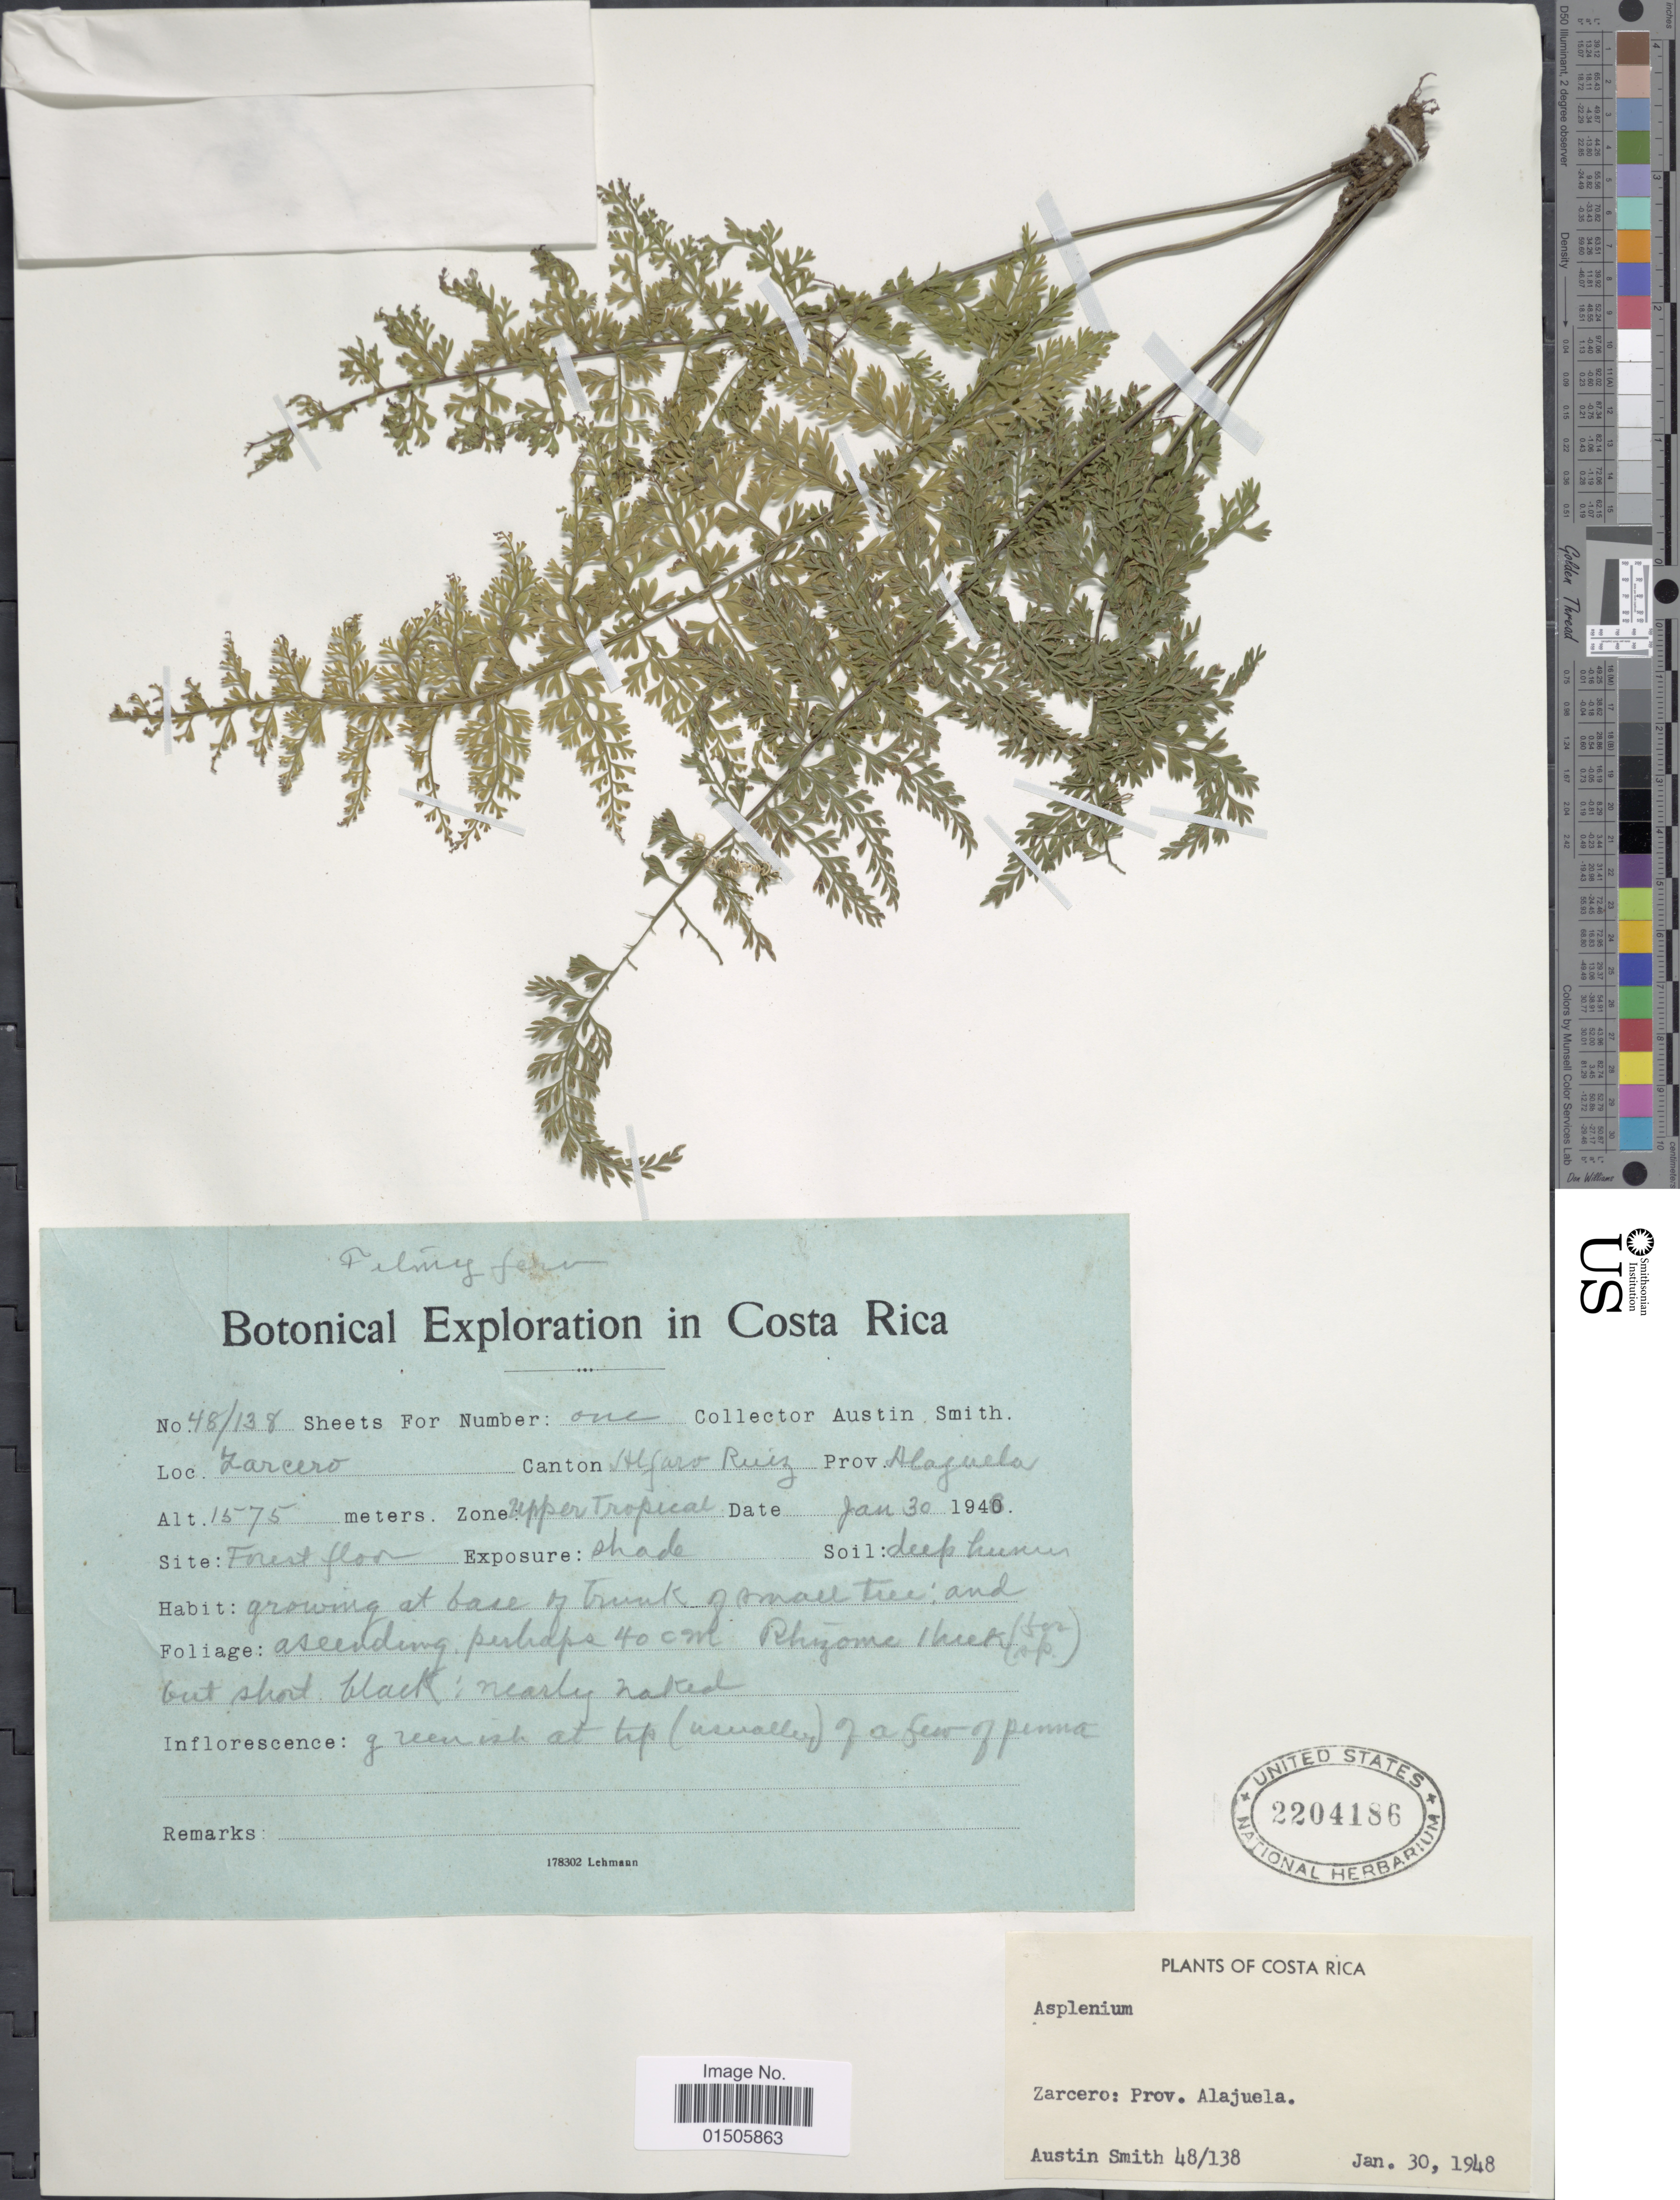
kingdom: Plantae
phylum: Tracheophyta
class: Polypodiopsida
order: Polypodiales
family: Aspleniaceae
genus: Asplenium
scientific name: Asplenium cristatum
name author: Lam.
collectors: Aust P. Smith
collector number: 48/138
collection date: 1948-01-30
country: Costa Rica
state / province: Alajuela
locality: Zarcero. Prov. Alajuela. Canton Alfaro Ruiz.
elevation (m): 1575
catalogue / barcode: US 2204186